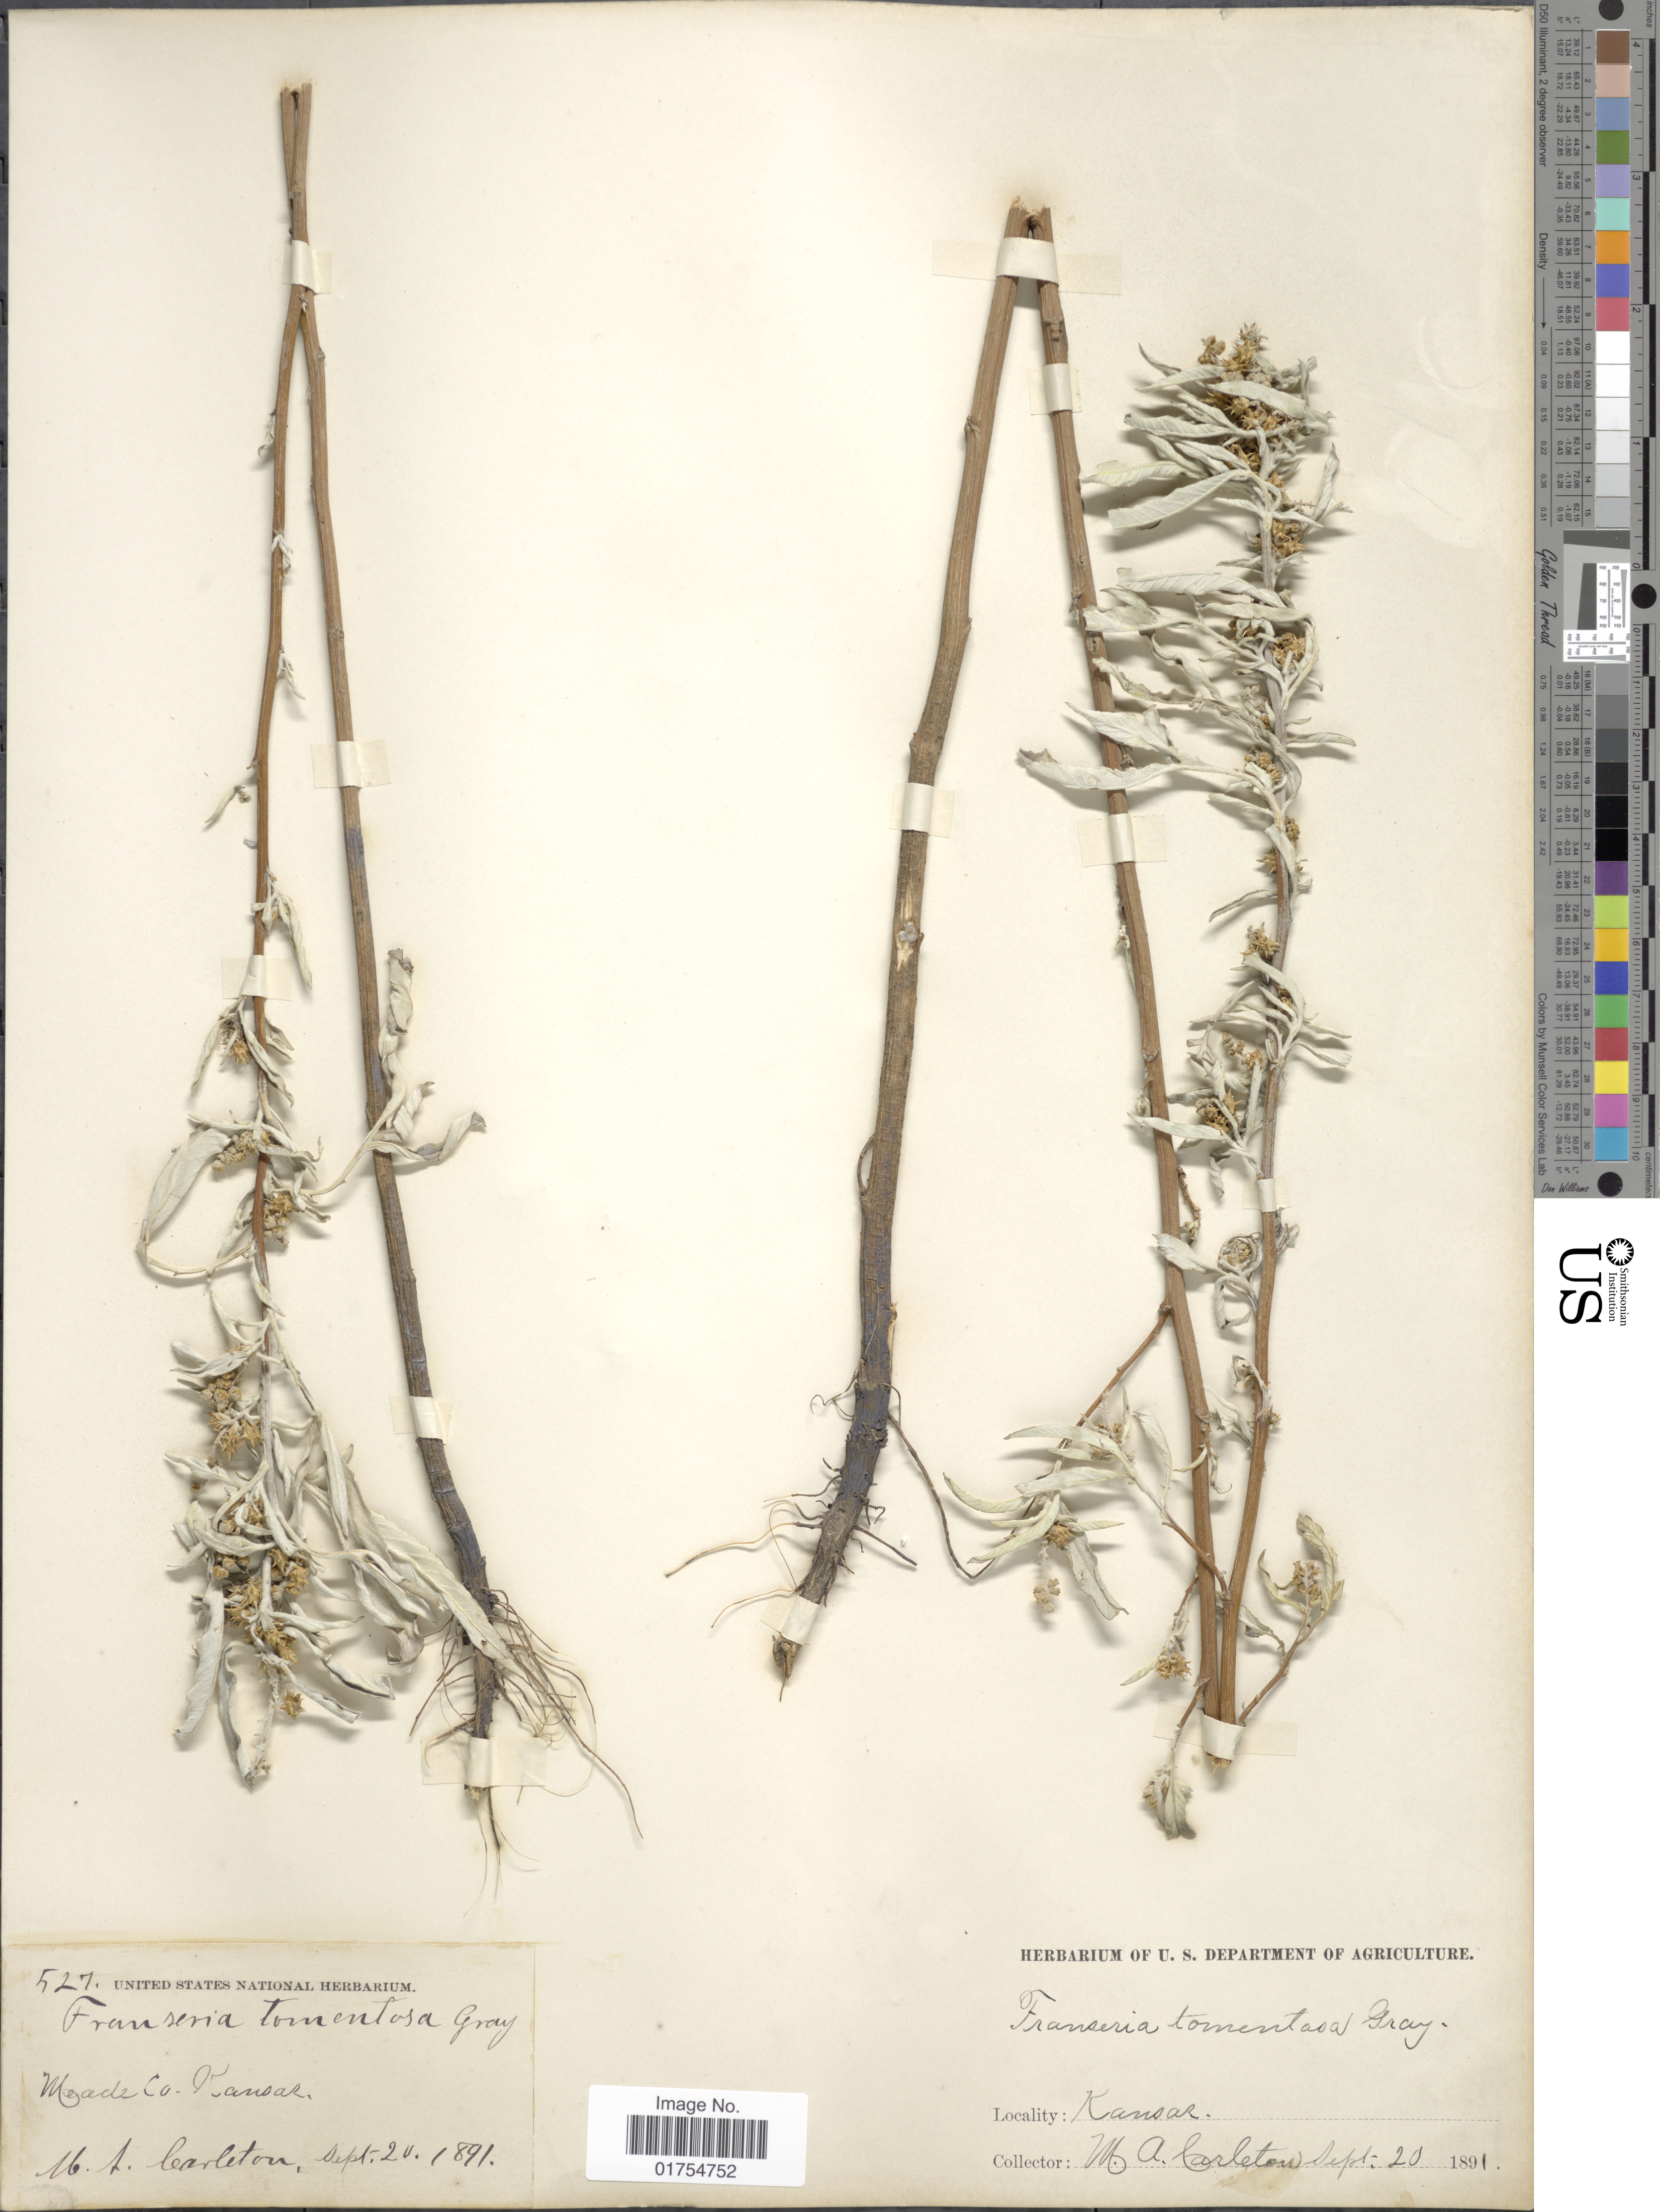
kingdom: Plantae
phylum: Tracheophyta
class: Magnoliopsida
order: Asterales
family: Asteraceae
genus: Franseria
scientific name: Franseria tomentosa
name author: A. Gray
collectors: M. A. Carleton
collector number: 527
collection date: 1891-09-20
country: United States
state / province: Kansas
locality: Meade Co.